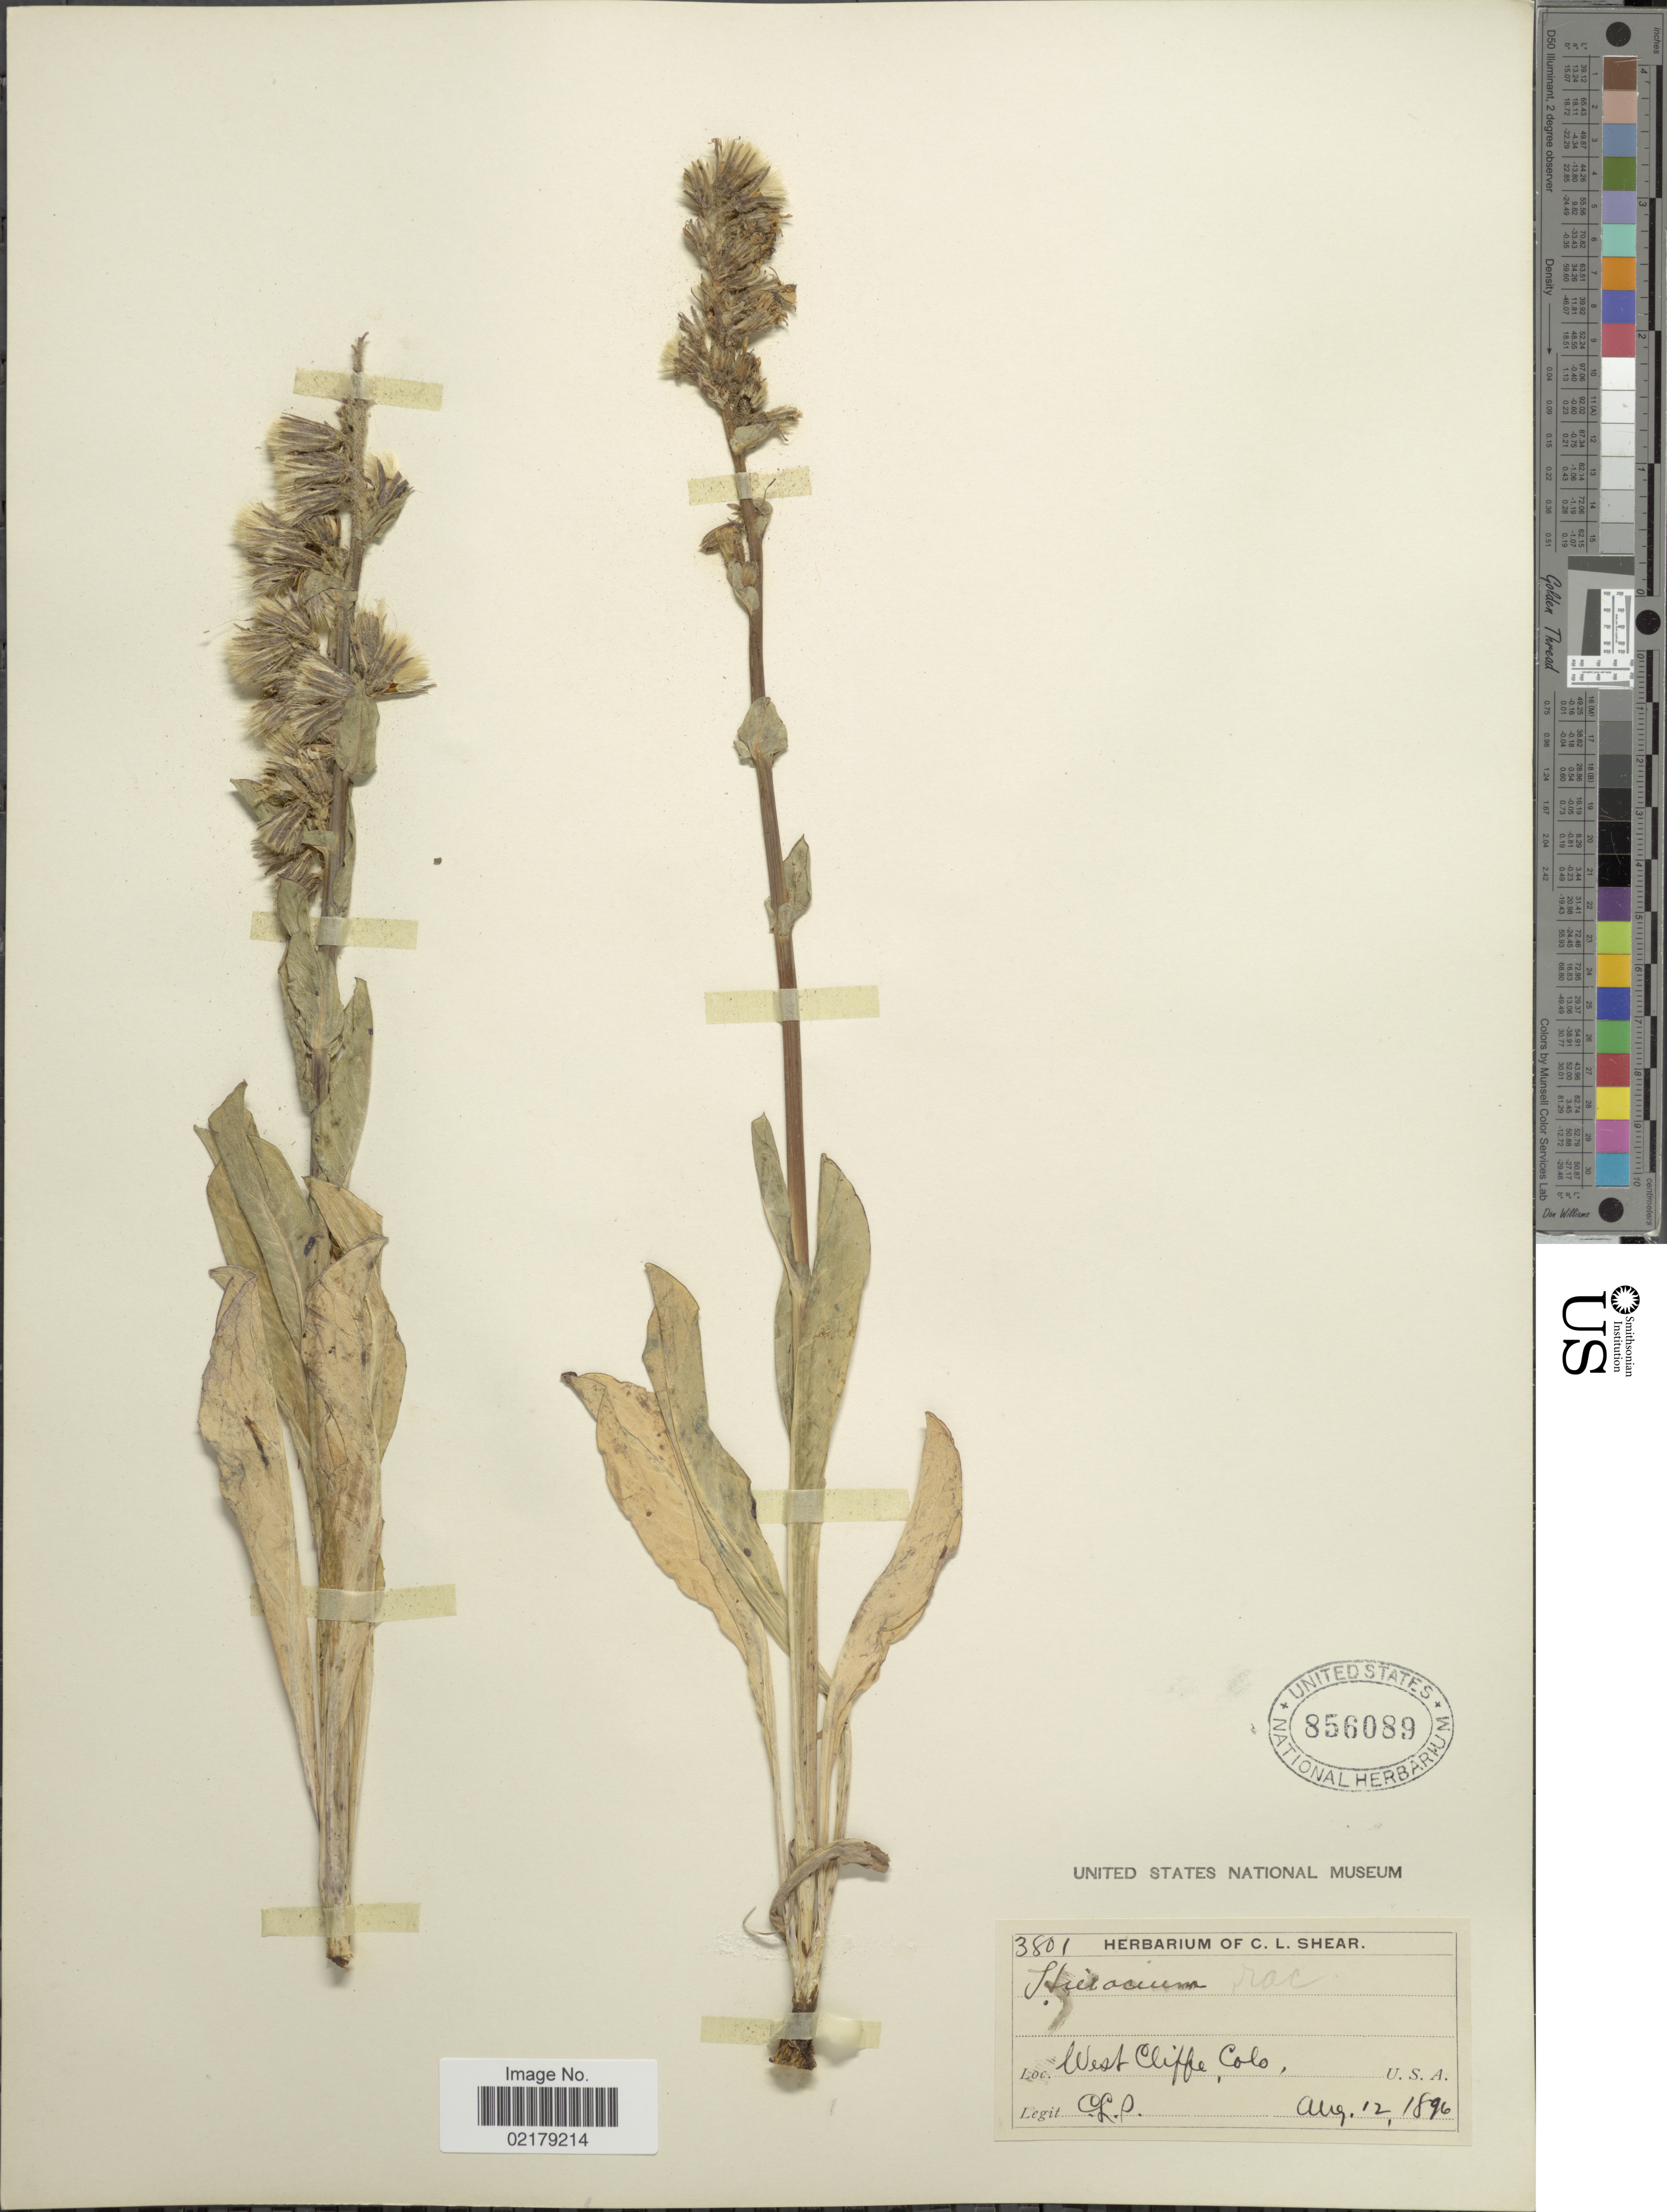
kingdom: Plantae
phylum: Tracheophyta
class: Magnoliopsida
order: Asterales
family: Asteraceae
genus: Nabalus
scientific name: Nabalus racemosus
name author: (Michx.) Hook.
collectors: C. L. Shear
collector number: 3801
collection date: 1896-08-12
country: United States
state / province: Colorado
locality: West Cliff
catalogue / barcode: US 856089